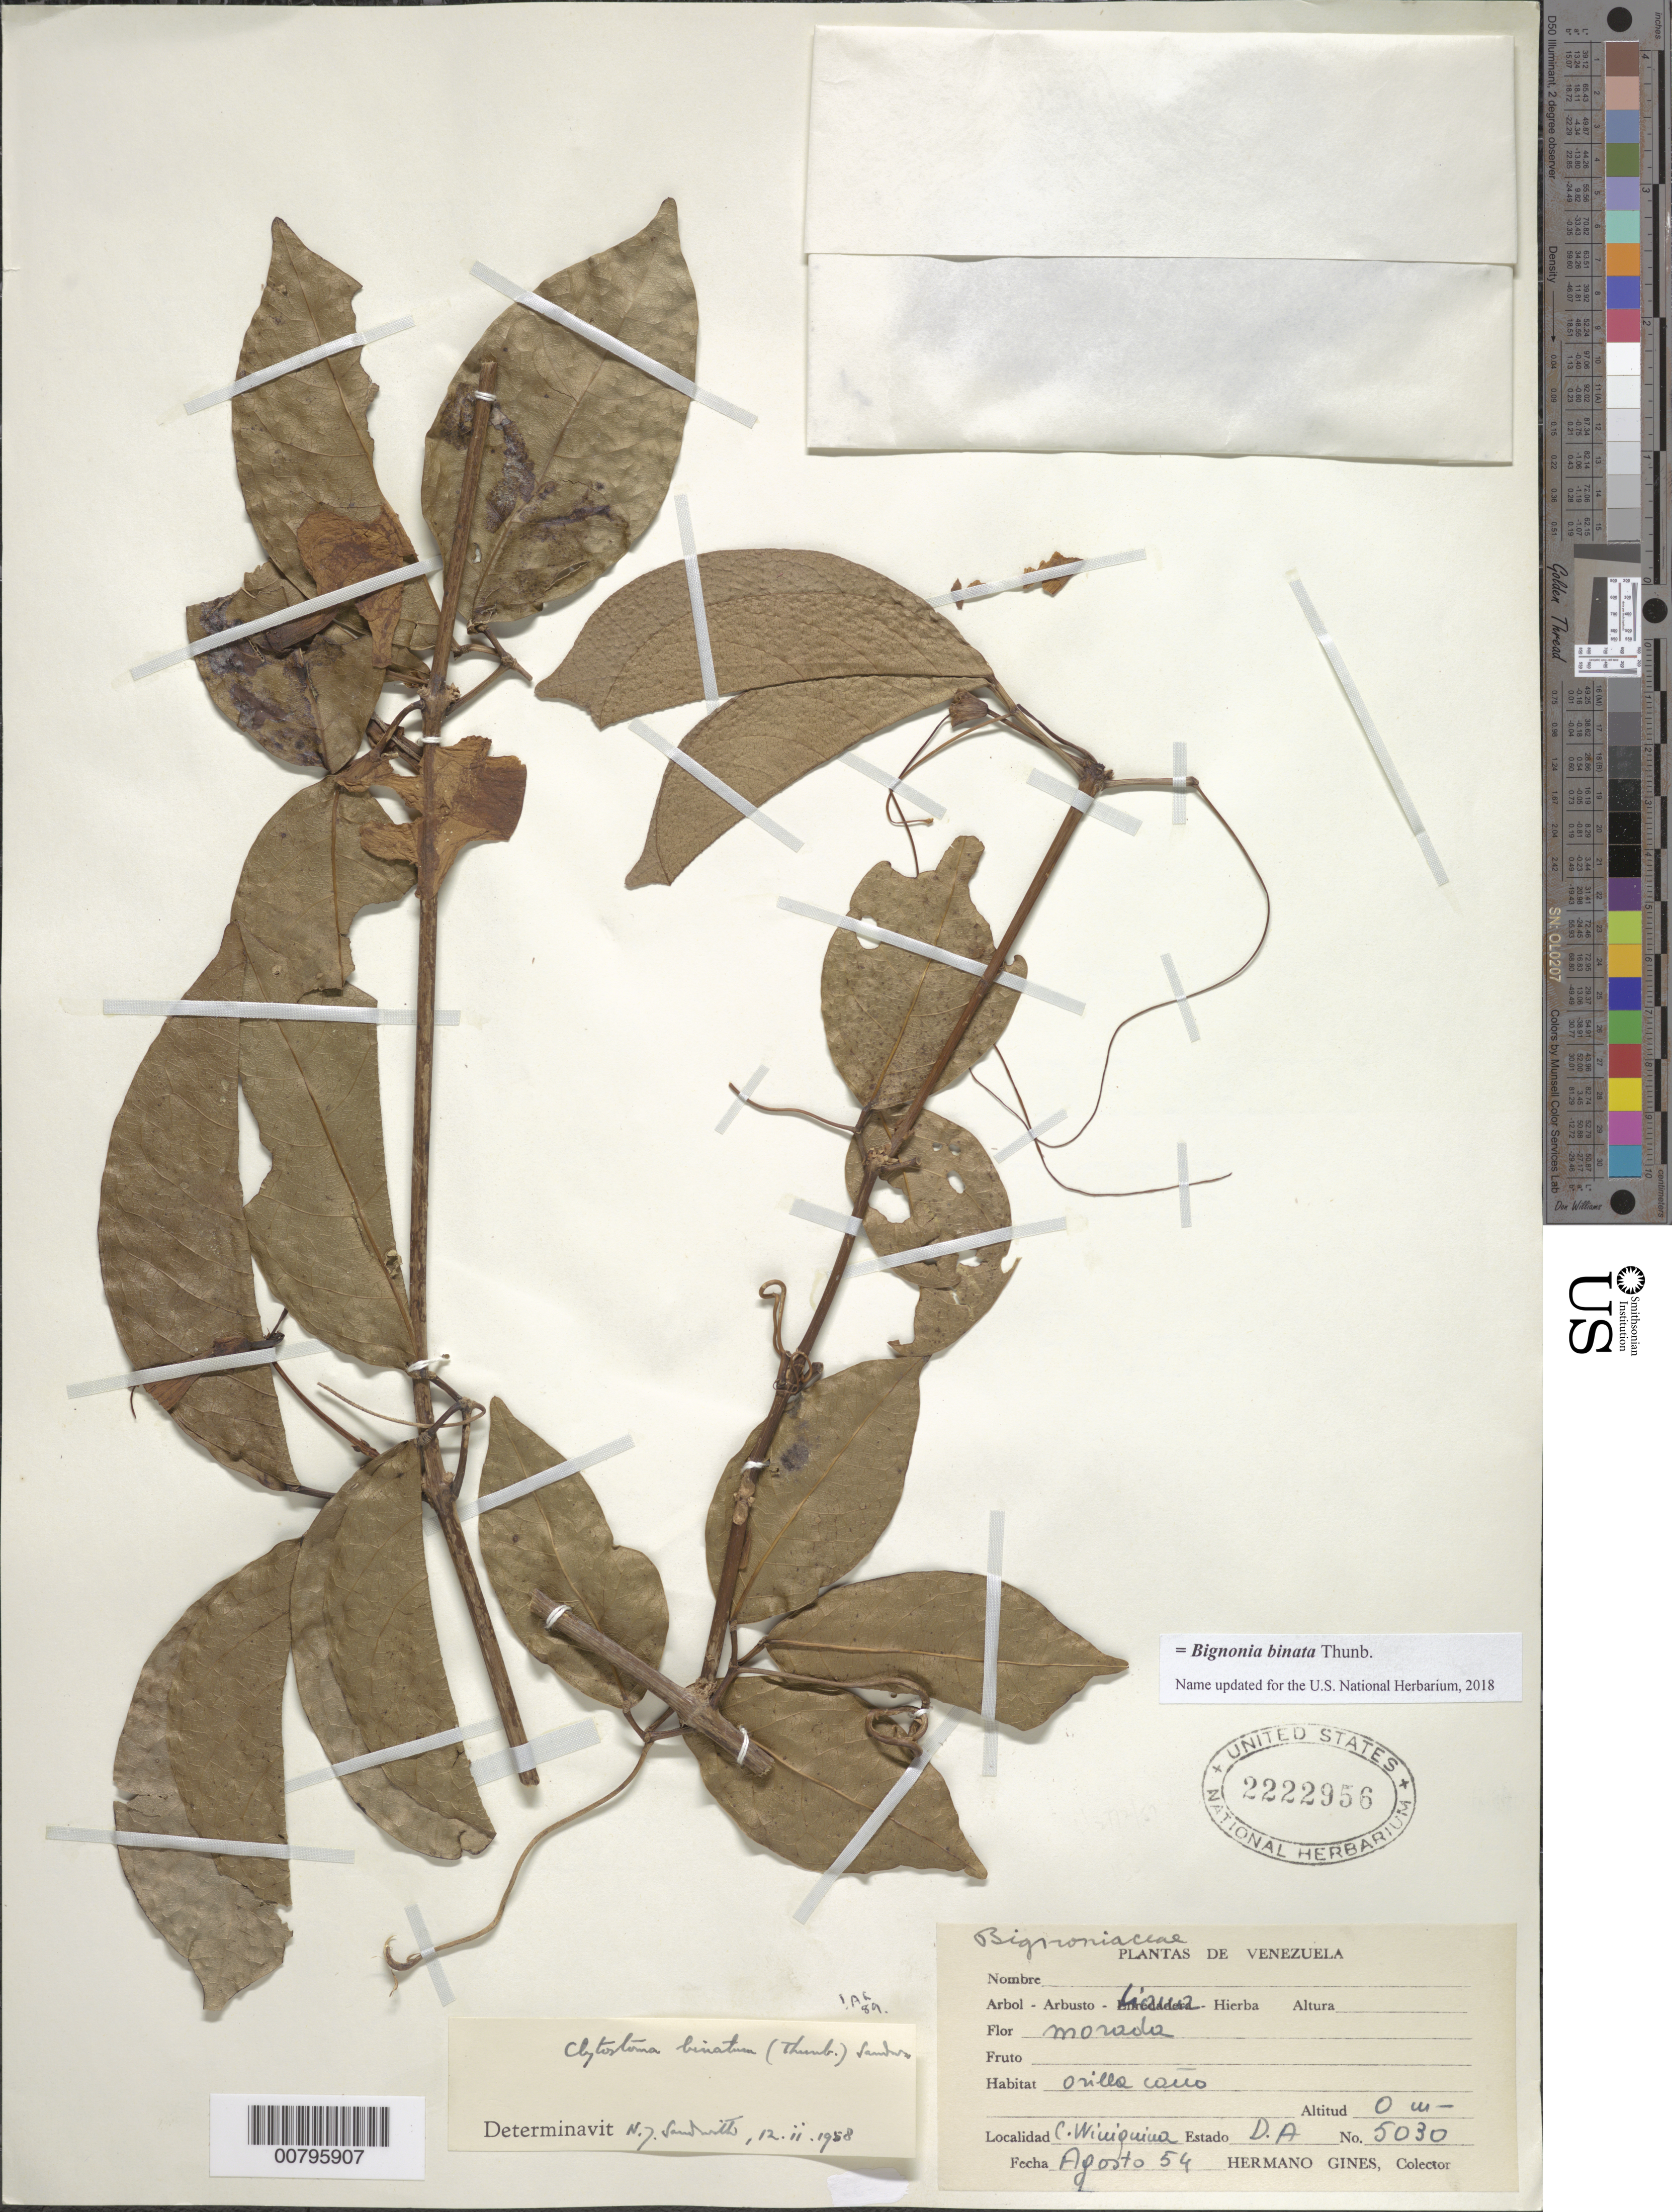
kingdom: Plantae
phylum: Tracheophyta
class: Magnoliopsida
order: Lamiales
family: Bignoniaceae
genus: Bignonia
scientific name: Bignonia binata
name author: Thunb.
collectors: H. Gines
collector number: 5030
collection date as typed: Aug-54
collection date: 1954-08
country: Venezuela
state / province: Delta Amacuro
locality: C. Wiuiquina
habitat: Orilla cano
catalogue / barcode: US 2222956